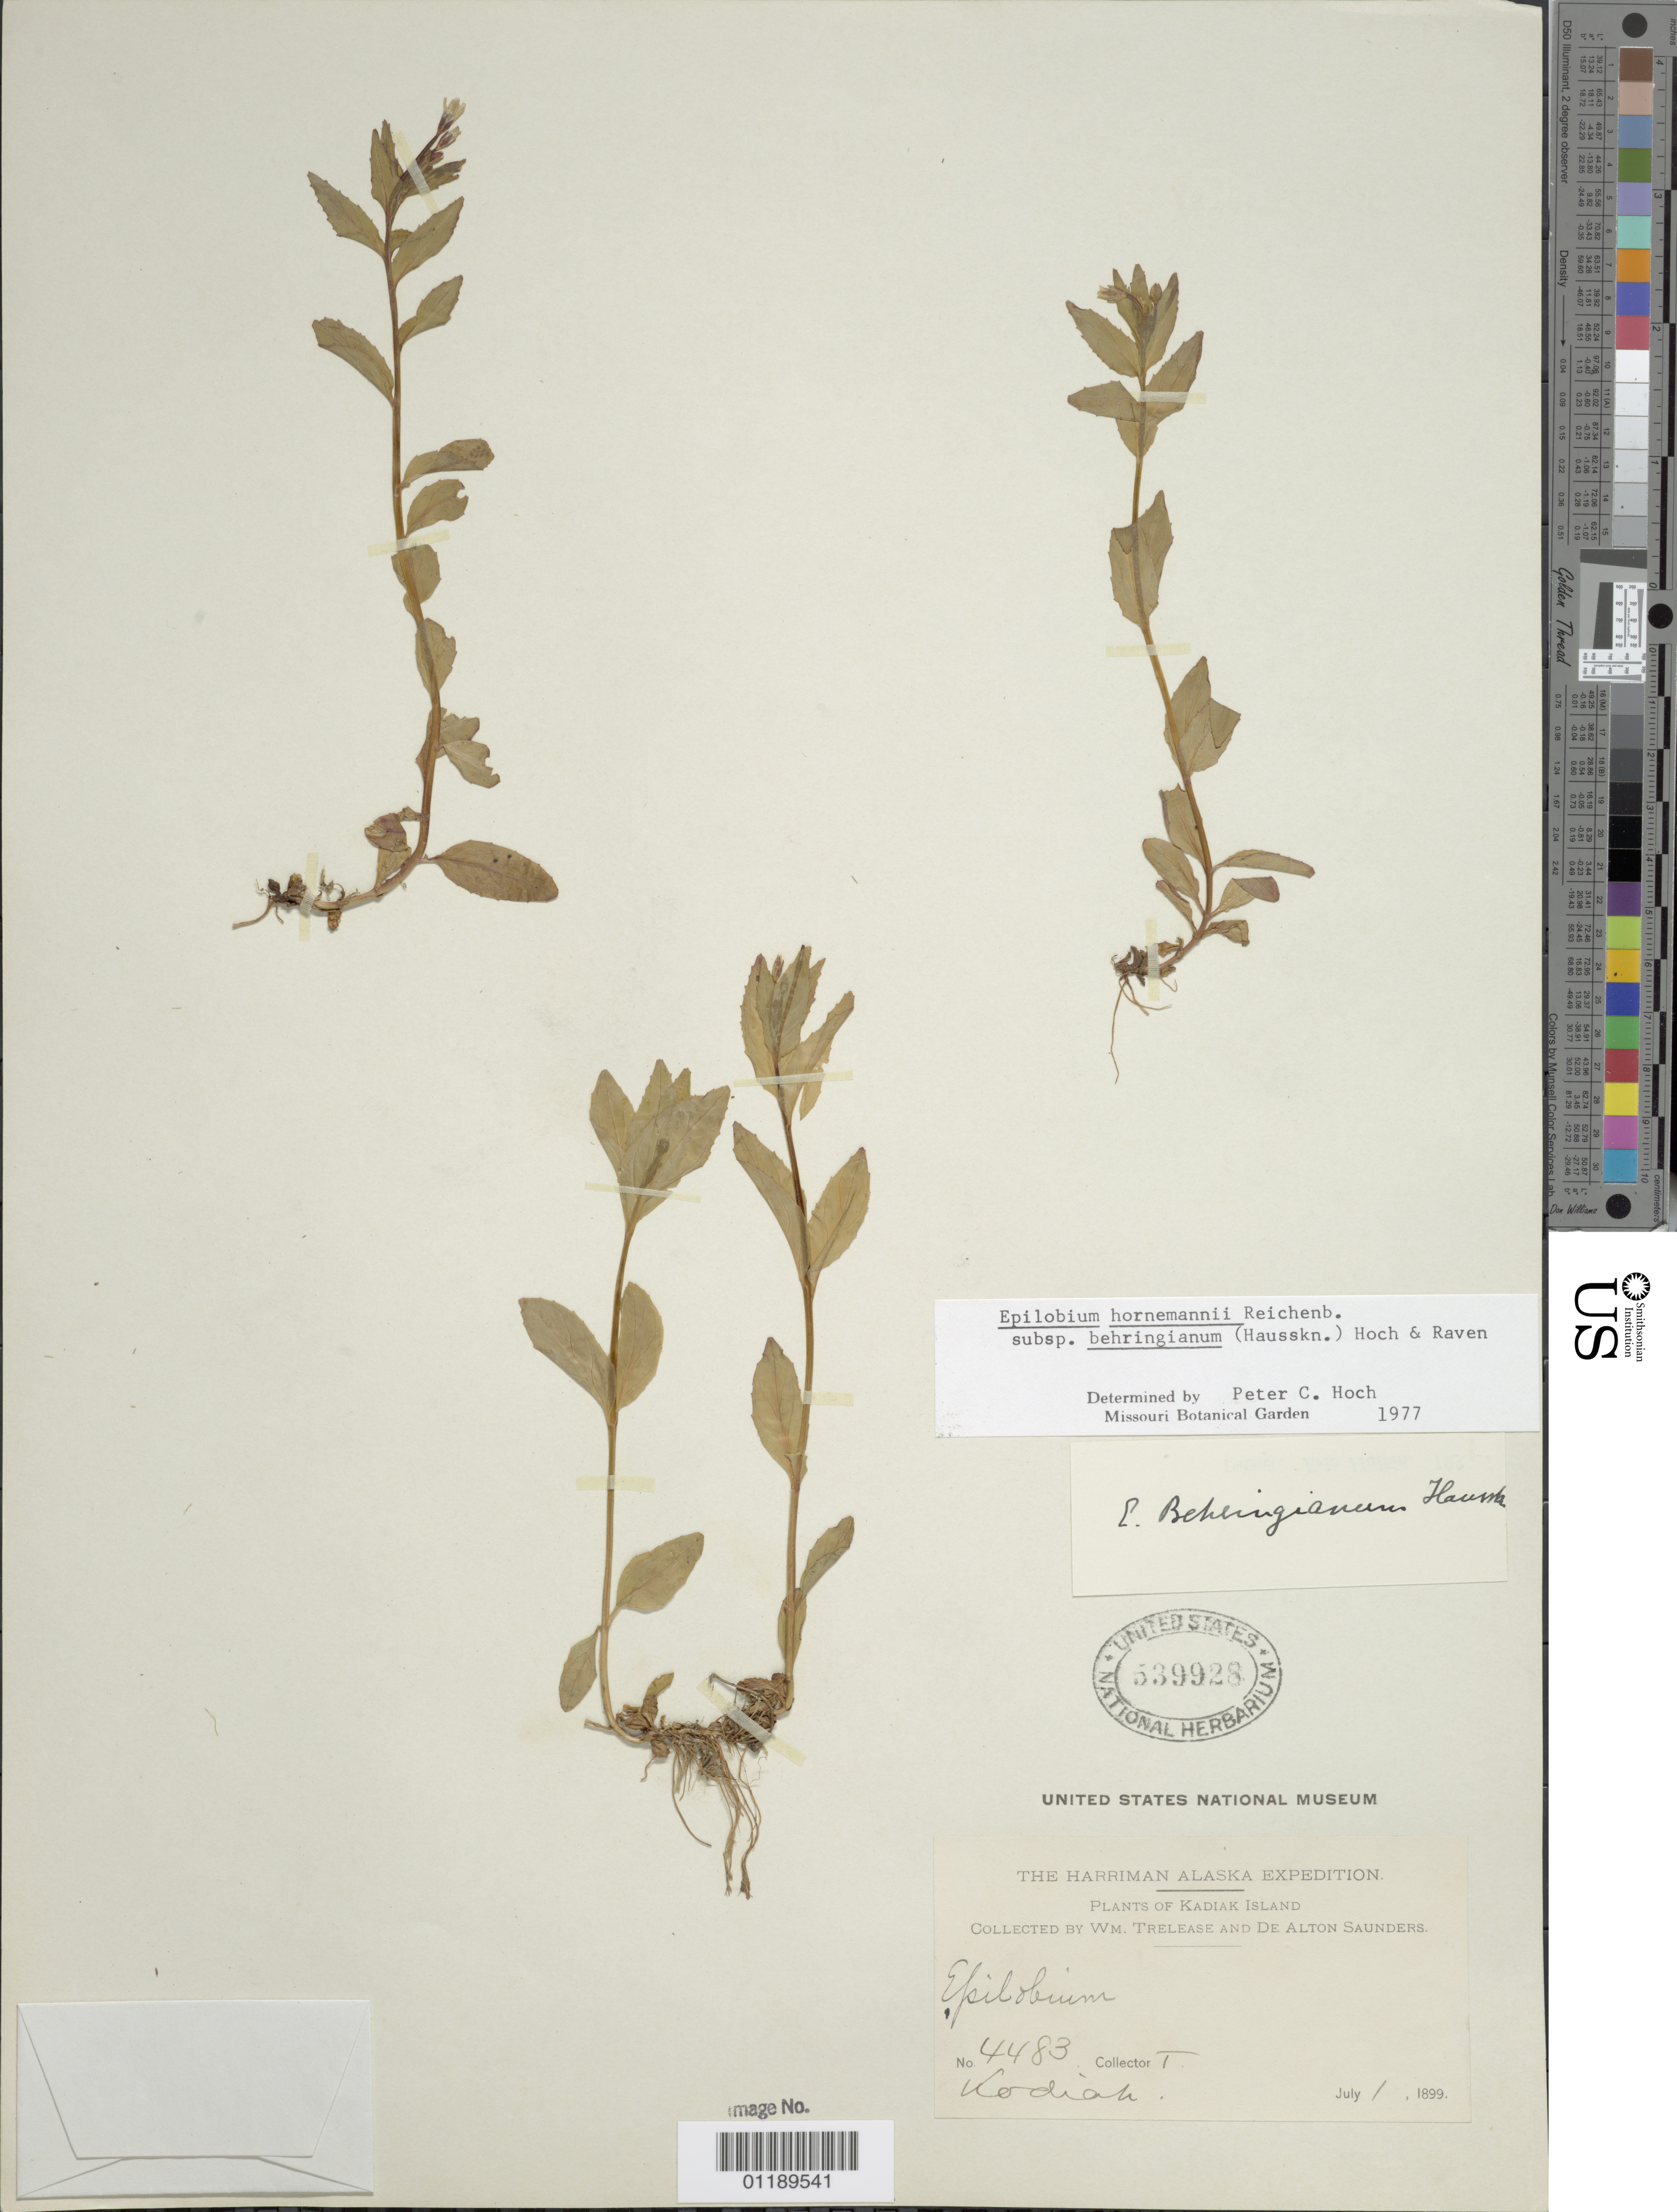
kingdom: Plantae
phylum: Tracheophyta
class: Magnoliopsida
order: Myrtales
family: Onagraceae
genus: Epilobium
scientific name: Epilobium hornemannii subsp. behringianum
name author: (Hausskn.) Hoch & P.H. Raven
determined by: Hoch, P. C.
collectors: W. Trelease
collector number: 4483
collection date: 1899-07-01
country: United States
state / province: Alaska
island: Kodiak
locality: Kodiak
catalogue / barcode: US 539928